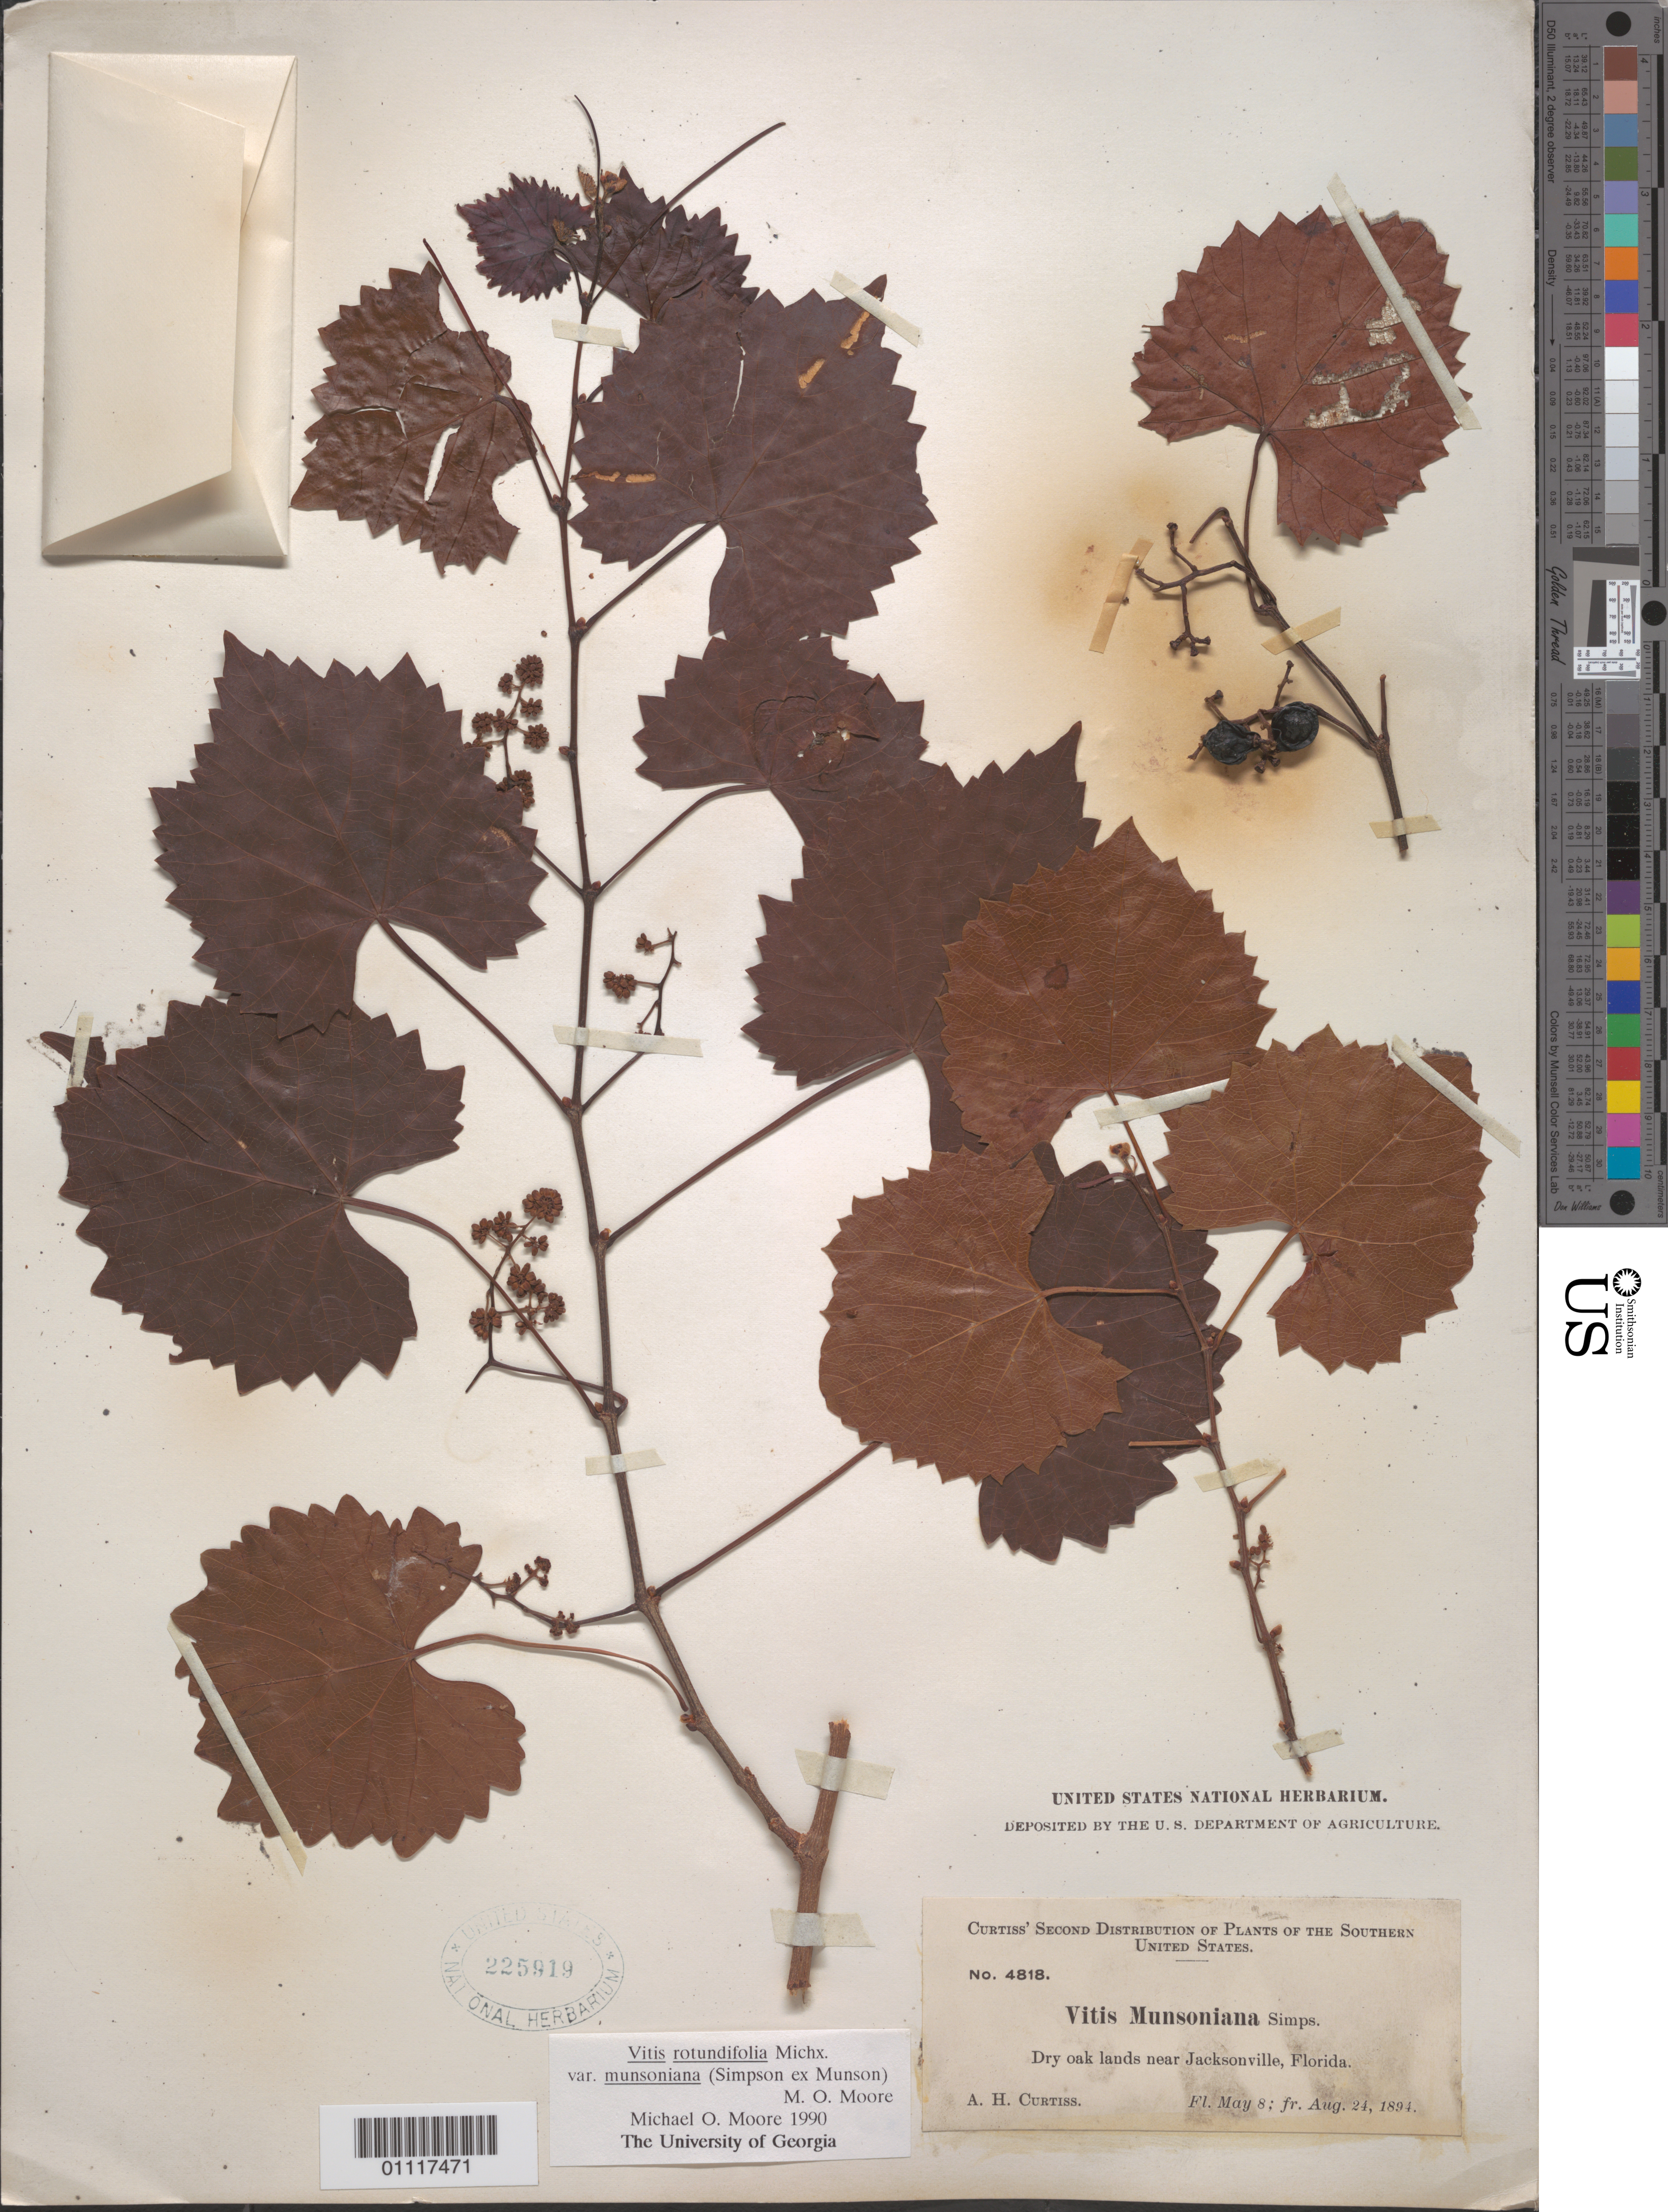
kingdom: Plantae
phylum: Tracheophyta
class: Magnoliopsida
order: Vitales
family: Vitaceae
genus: Vitis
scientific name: Vitis rotundifolia var. munsoniana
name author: (J.H. Simpson ex Munson) M.O. Moore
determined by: Moore, M. O.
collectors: A. H. Curtiss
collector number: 4818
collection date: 1894-05-08,1894-08-24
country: United States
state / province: Florida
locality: Dry oak lands near Jacksonville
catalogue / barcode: US 225919